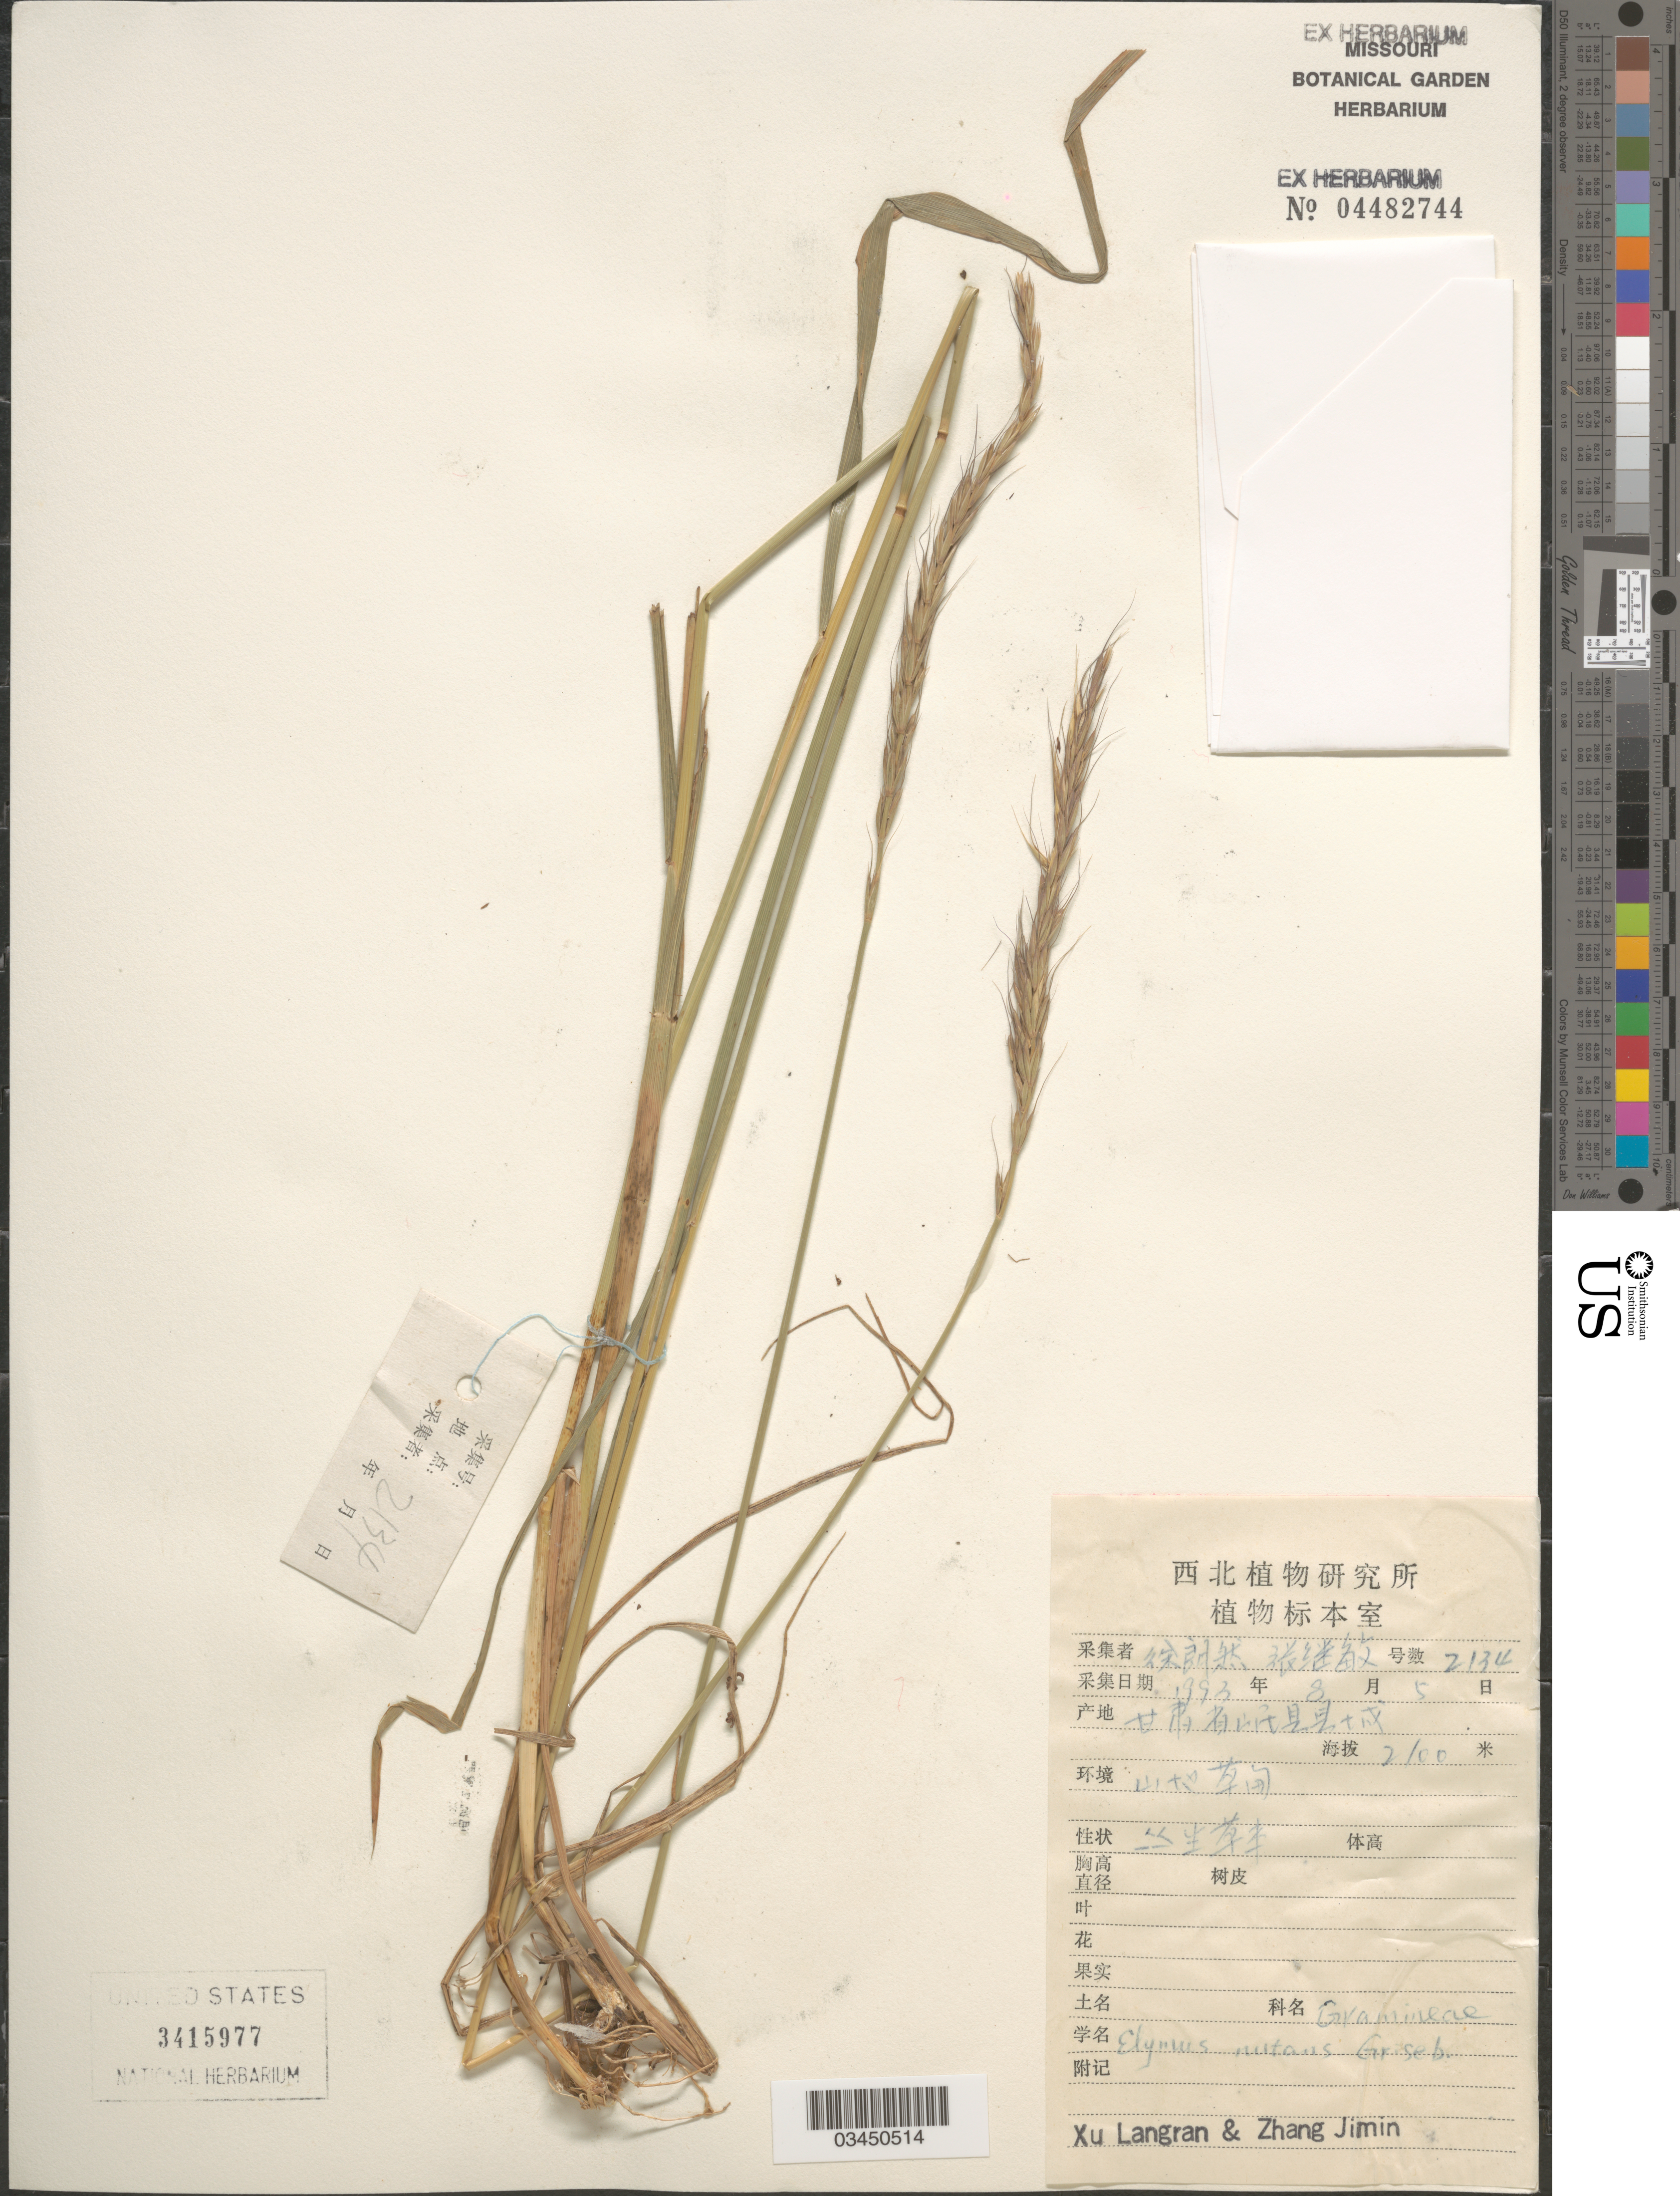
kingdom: Plantae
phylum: Tracheophyta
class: Liliopsida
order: Poales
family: Poaceae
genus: Elymus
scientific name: Elymus nutans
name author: Griseb.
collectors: L. Xu & J. Zhang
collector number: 2134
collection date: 1993-08-05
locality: X.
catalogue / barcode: US 3415977